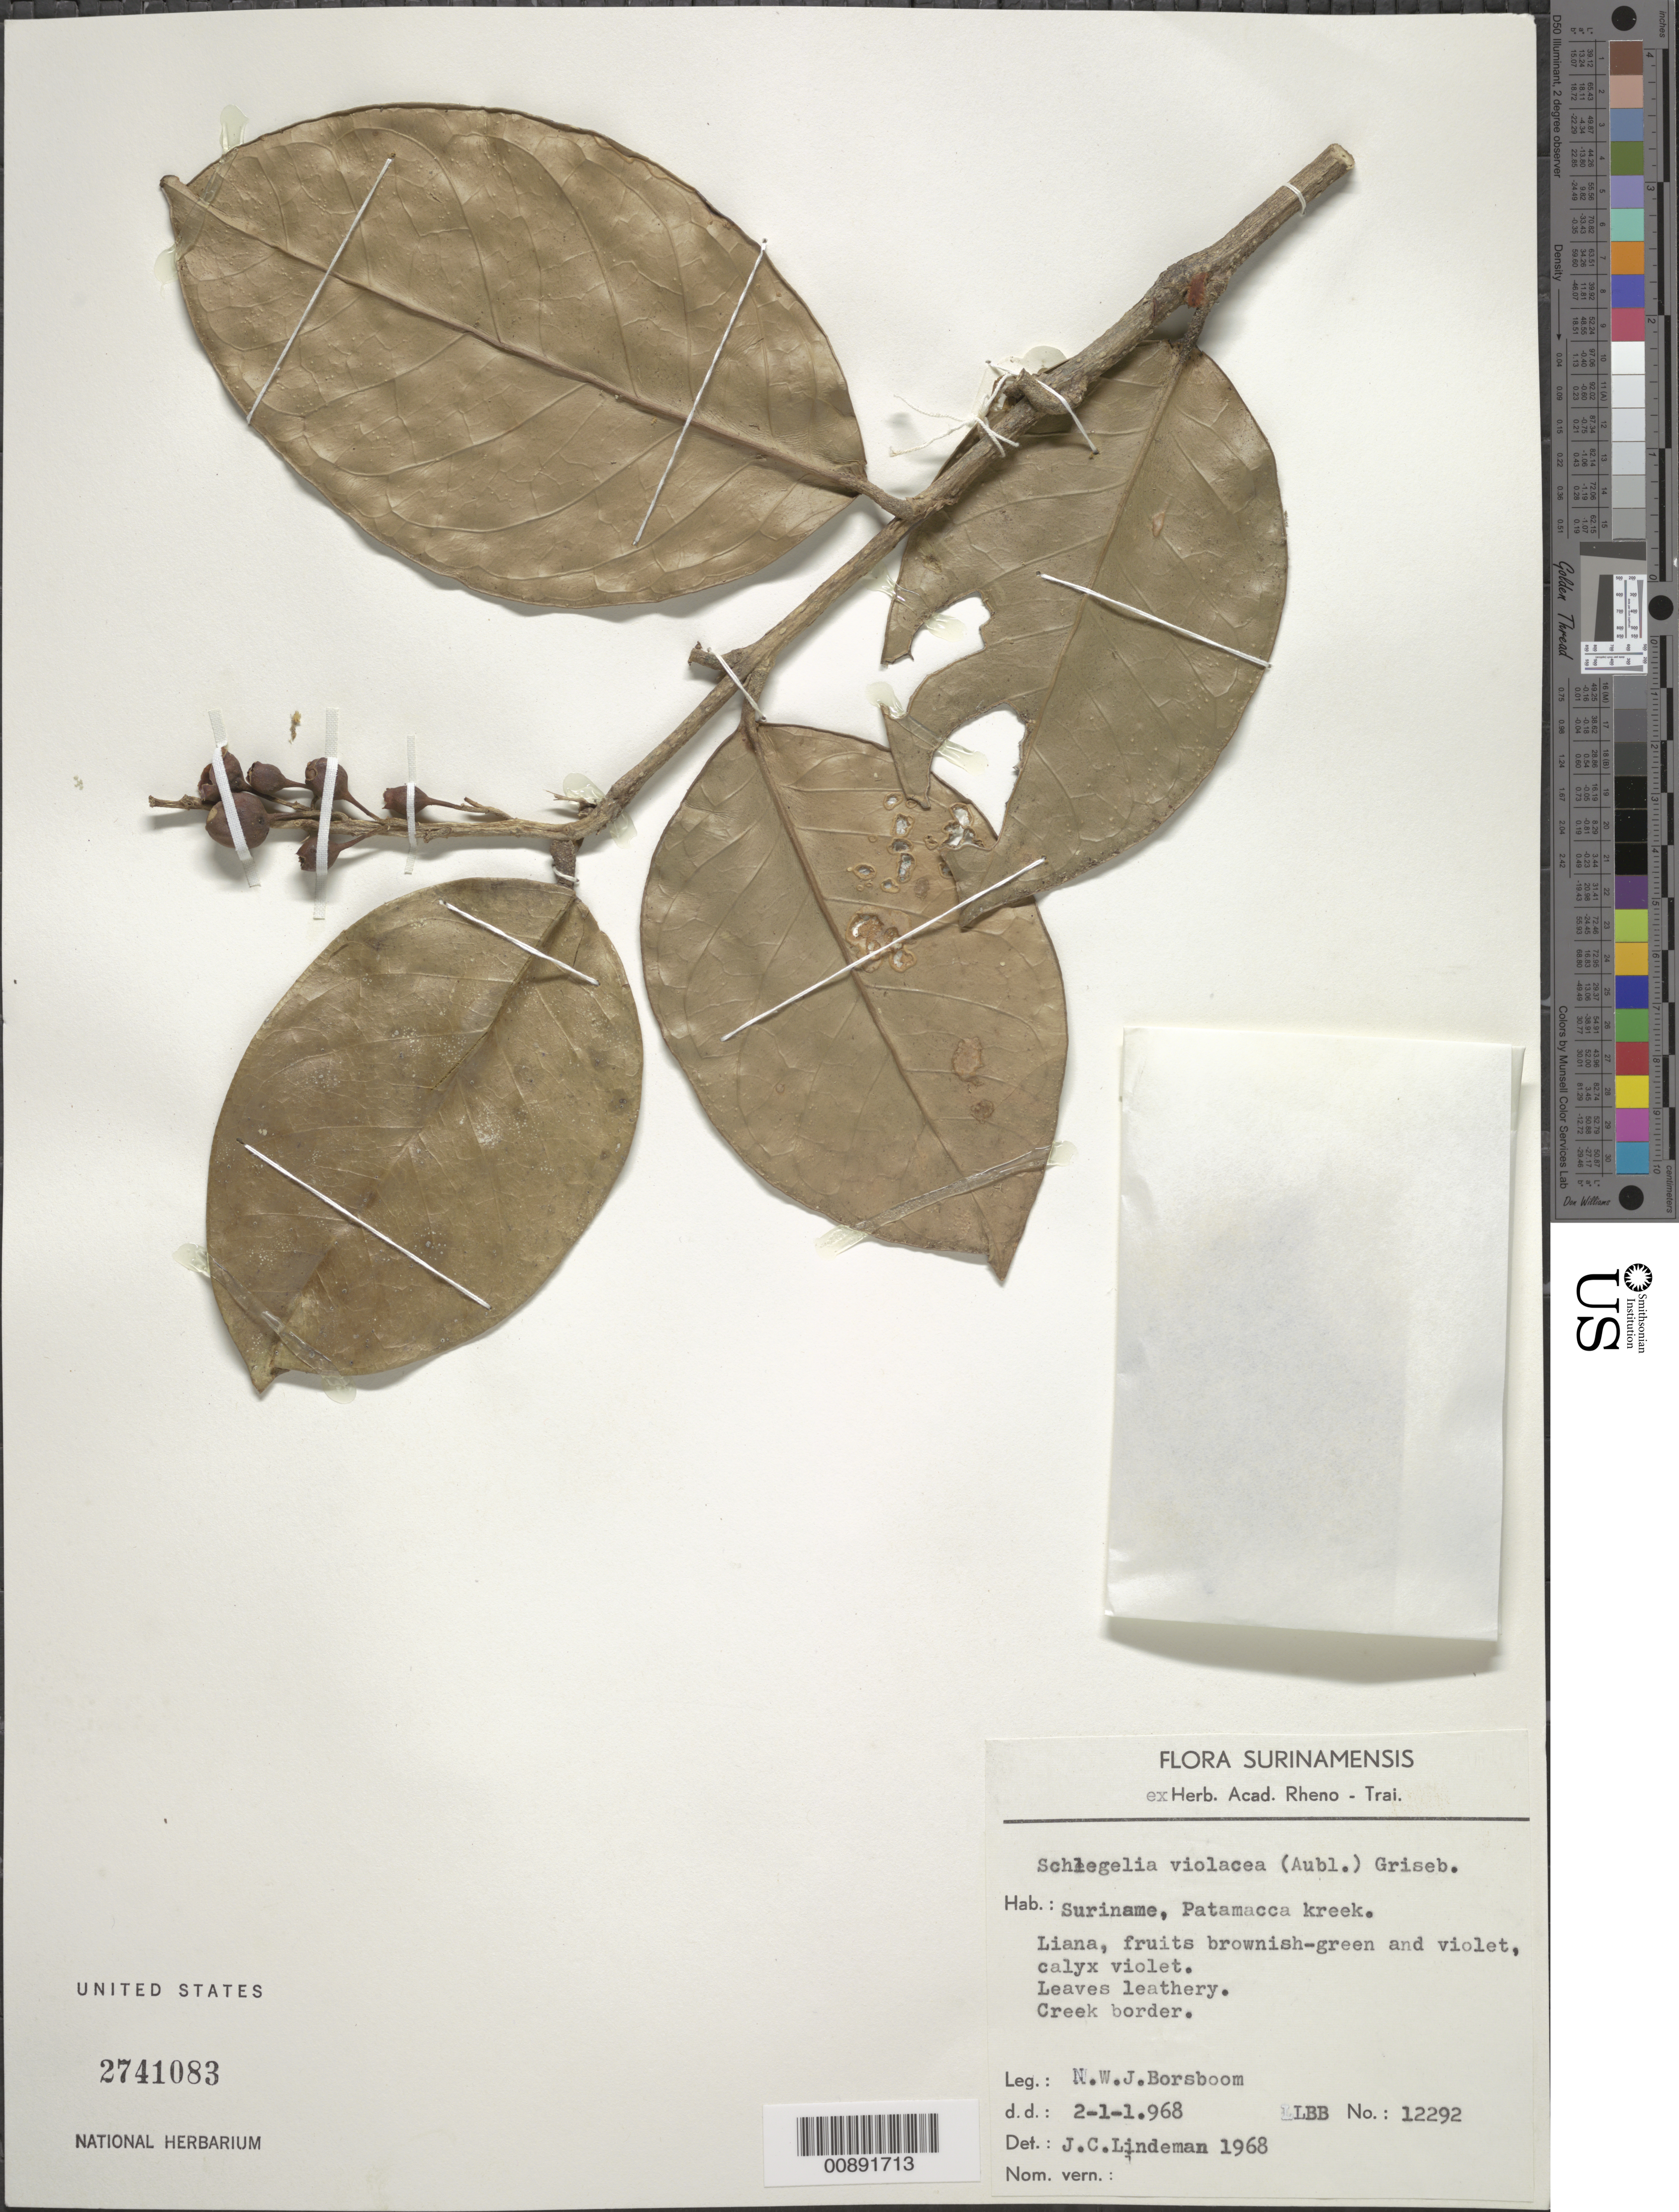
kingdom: Plantae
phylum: Tracheophyta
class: Magnoliopsida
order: Lamiales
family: Schlegeliaceae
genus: Schlegelia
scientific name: Schlegelia violacea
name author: (Aubl.) Griseb.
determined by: Lindeman, J. C.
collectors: N. Borsboom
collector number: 12292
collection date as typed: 2-Jan-68 or 1-Feb-68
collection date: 1968-01-02 or 1968-02-01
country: Suriname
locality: Patamacca Kreek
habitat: Creek border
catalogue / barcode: US 2741083